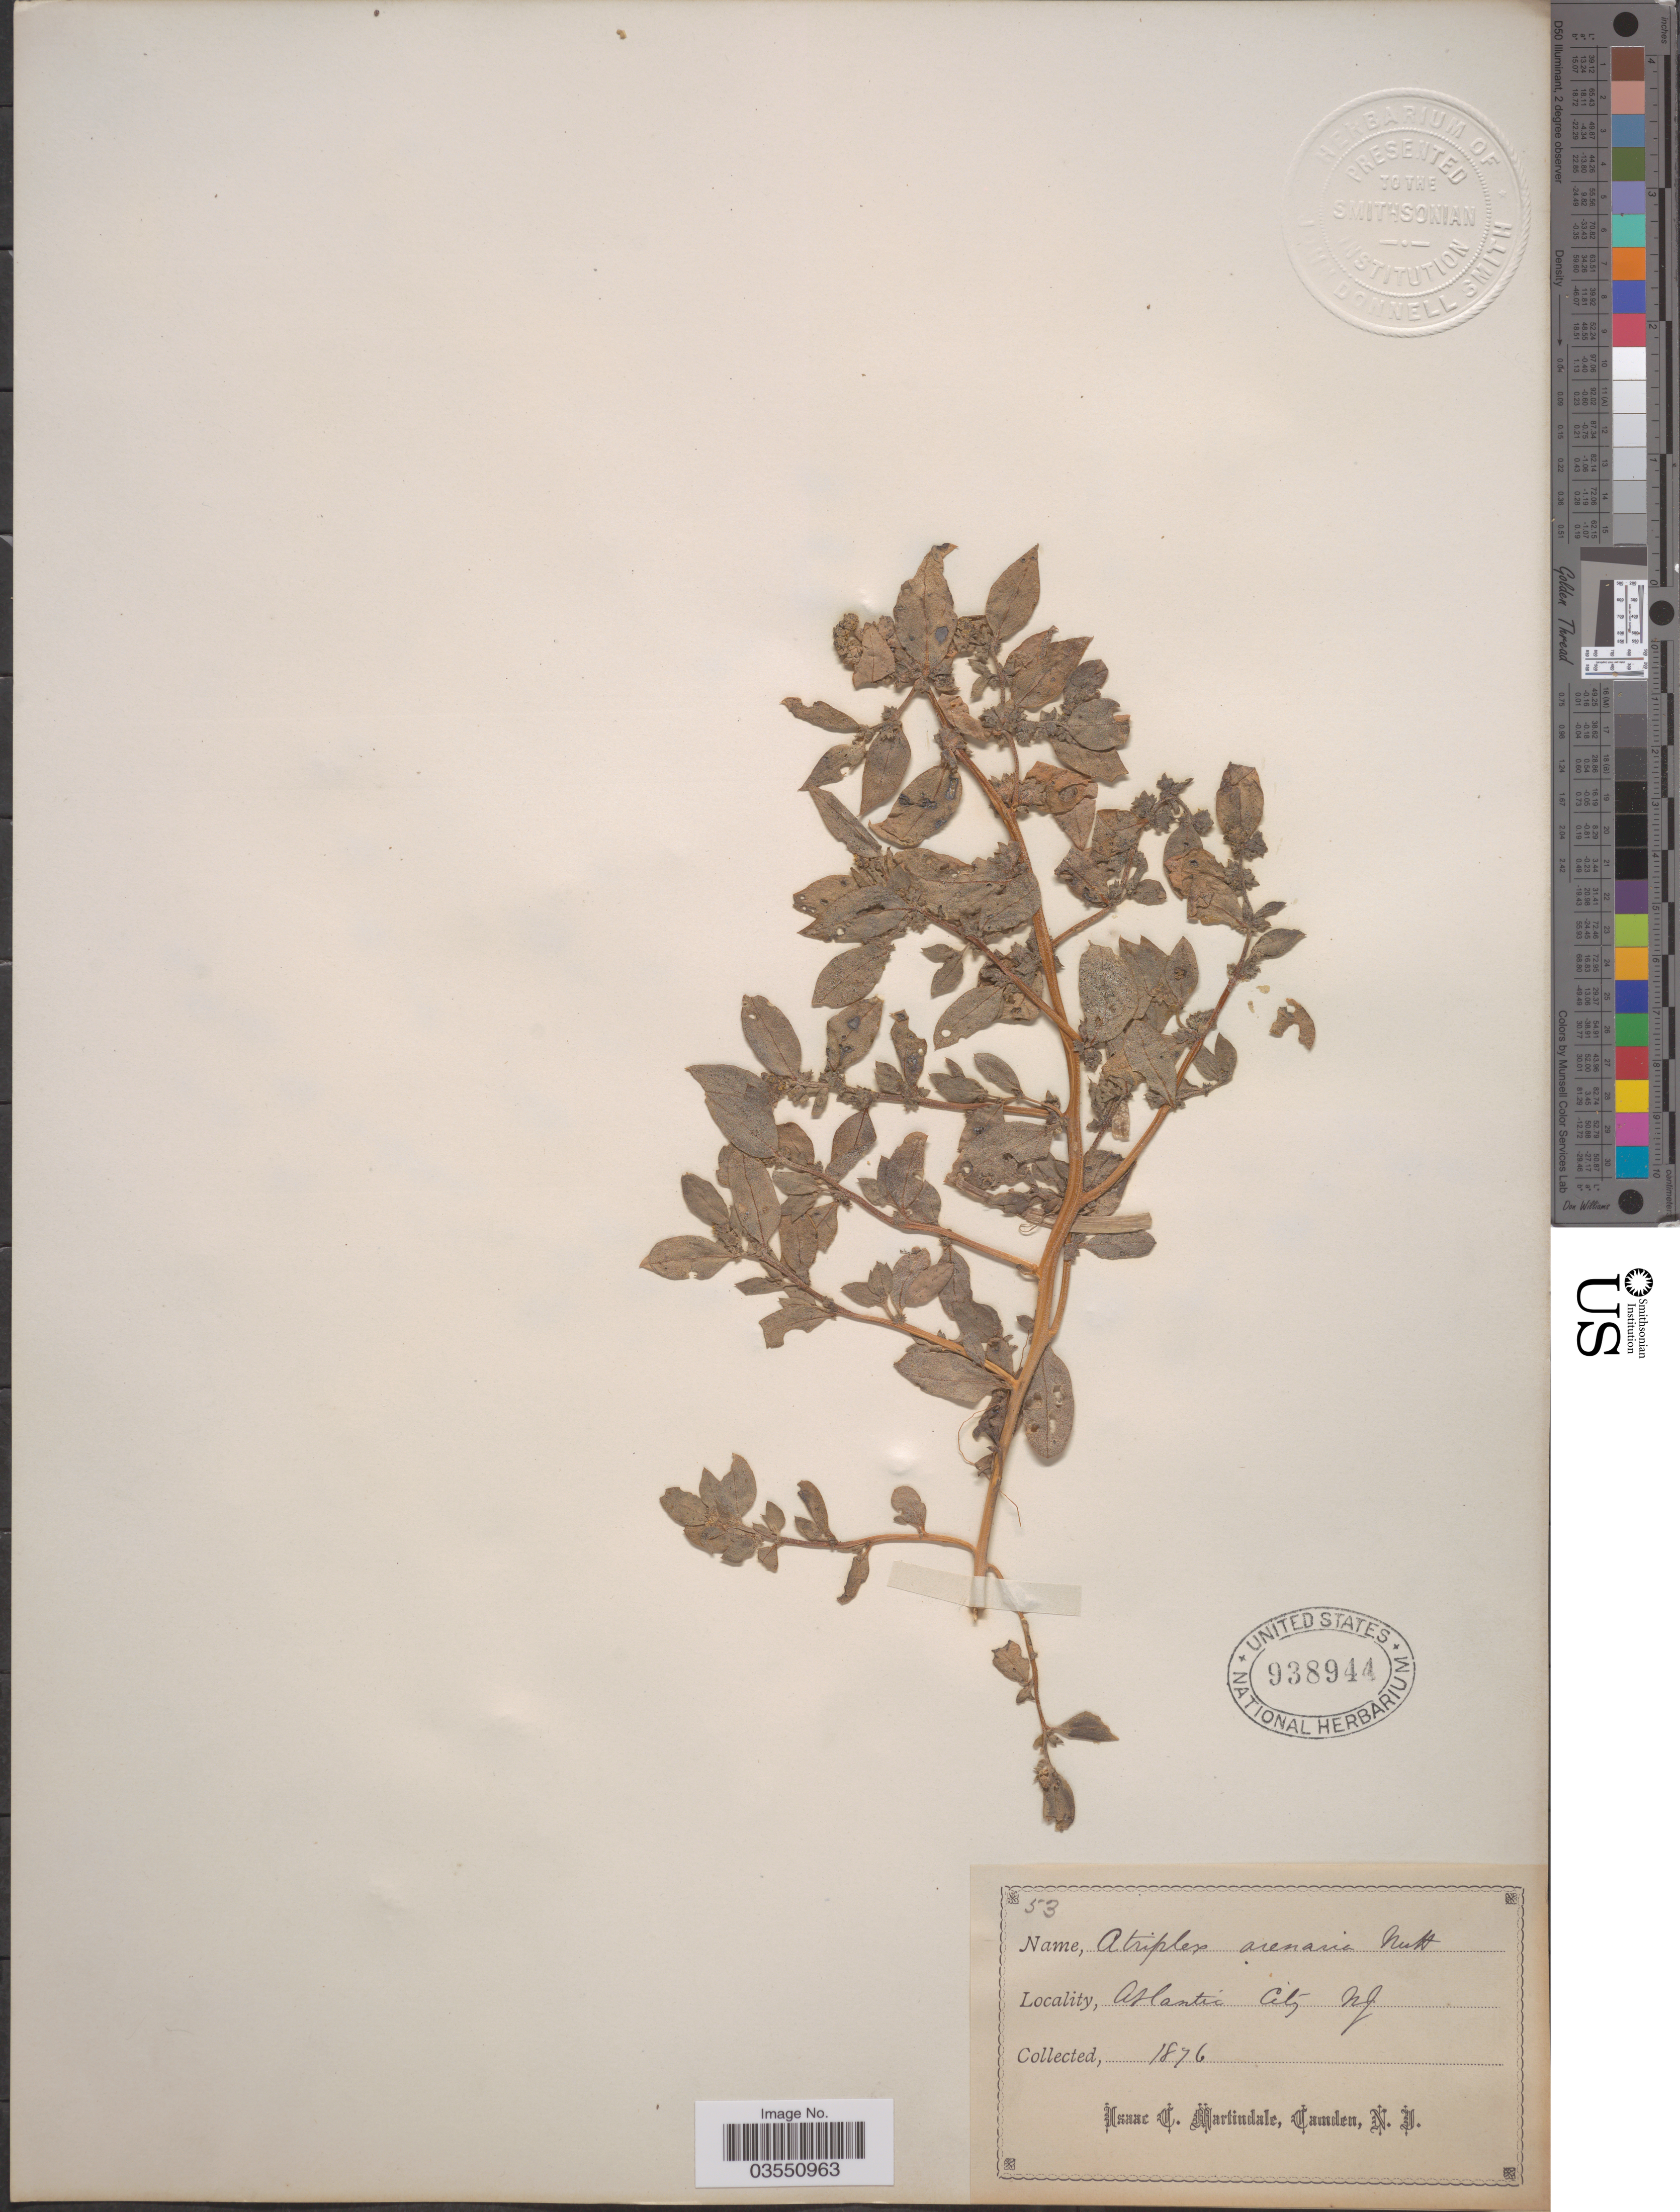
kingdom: Plantae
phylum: Tracheophyta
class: Magnoliopsida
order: Caryophyllales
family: Amaranthaceae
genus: Atriplex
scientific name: Atriplex arenaria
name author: Nutt.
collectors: I. C. Martindale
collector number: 53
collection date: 1876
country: United States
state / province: New Jersey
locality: Atlantic City.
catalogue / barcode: US 938944